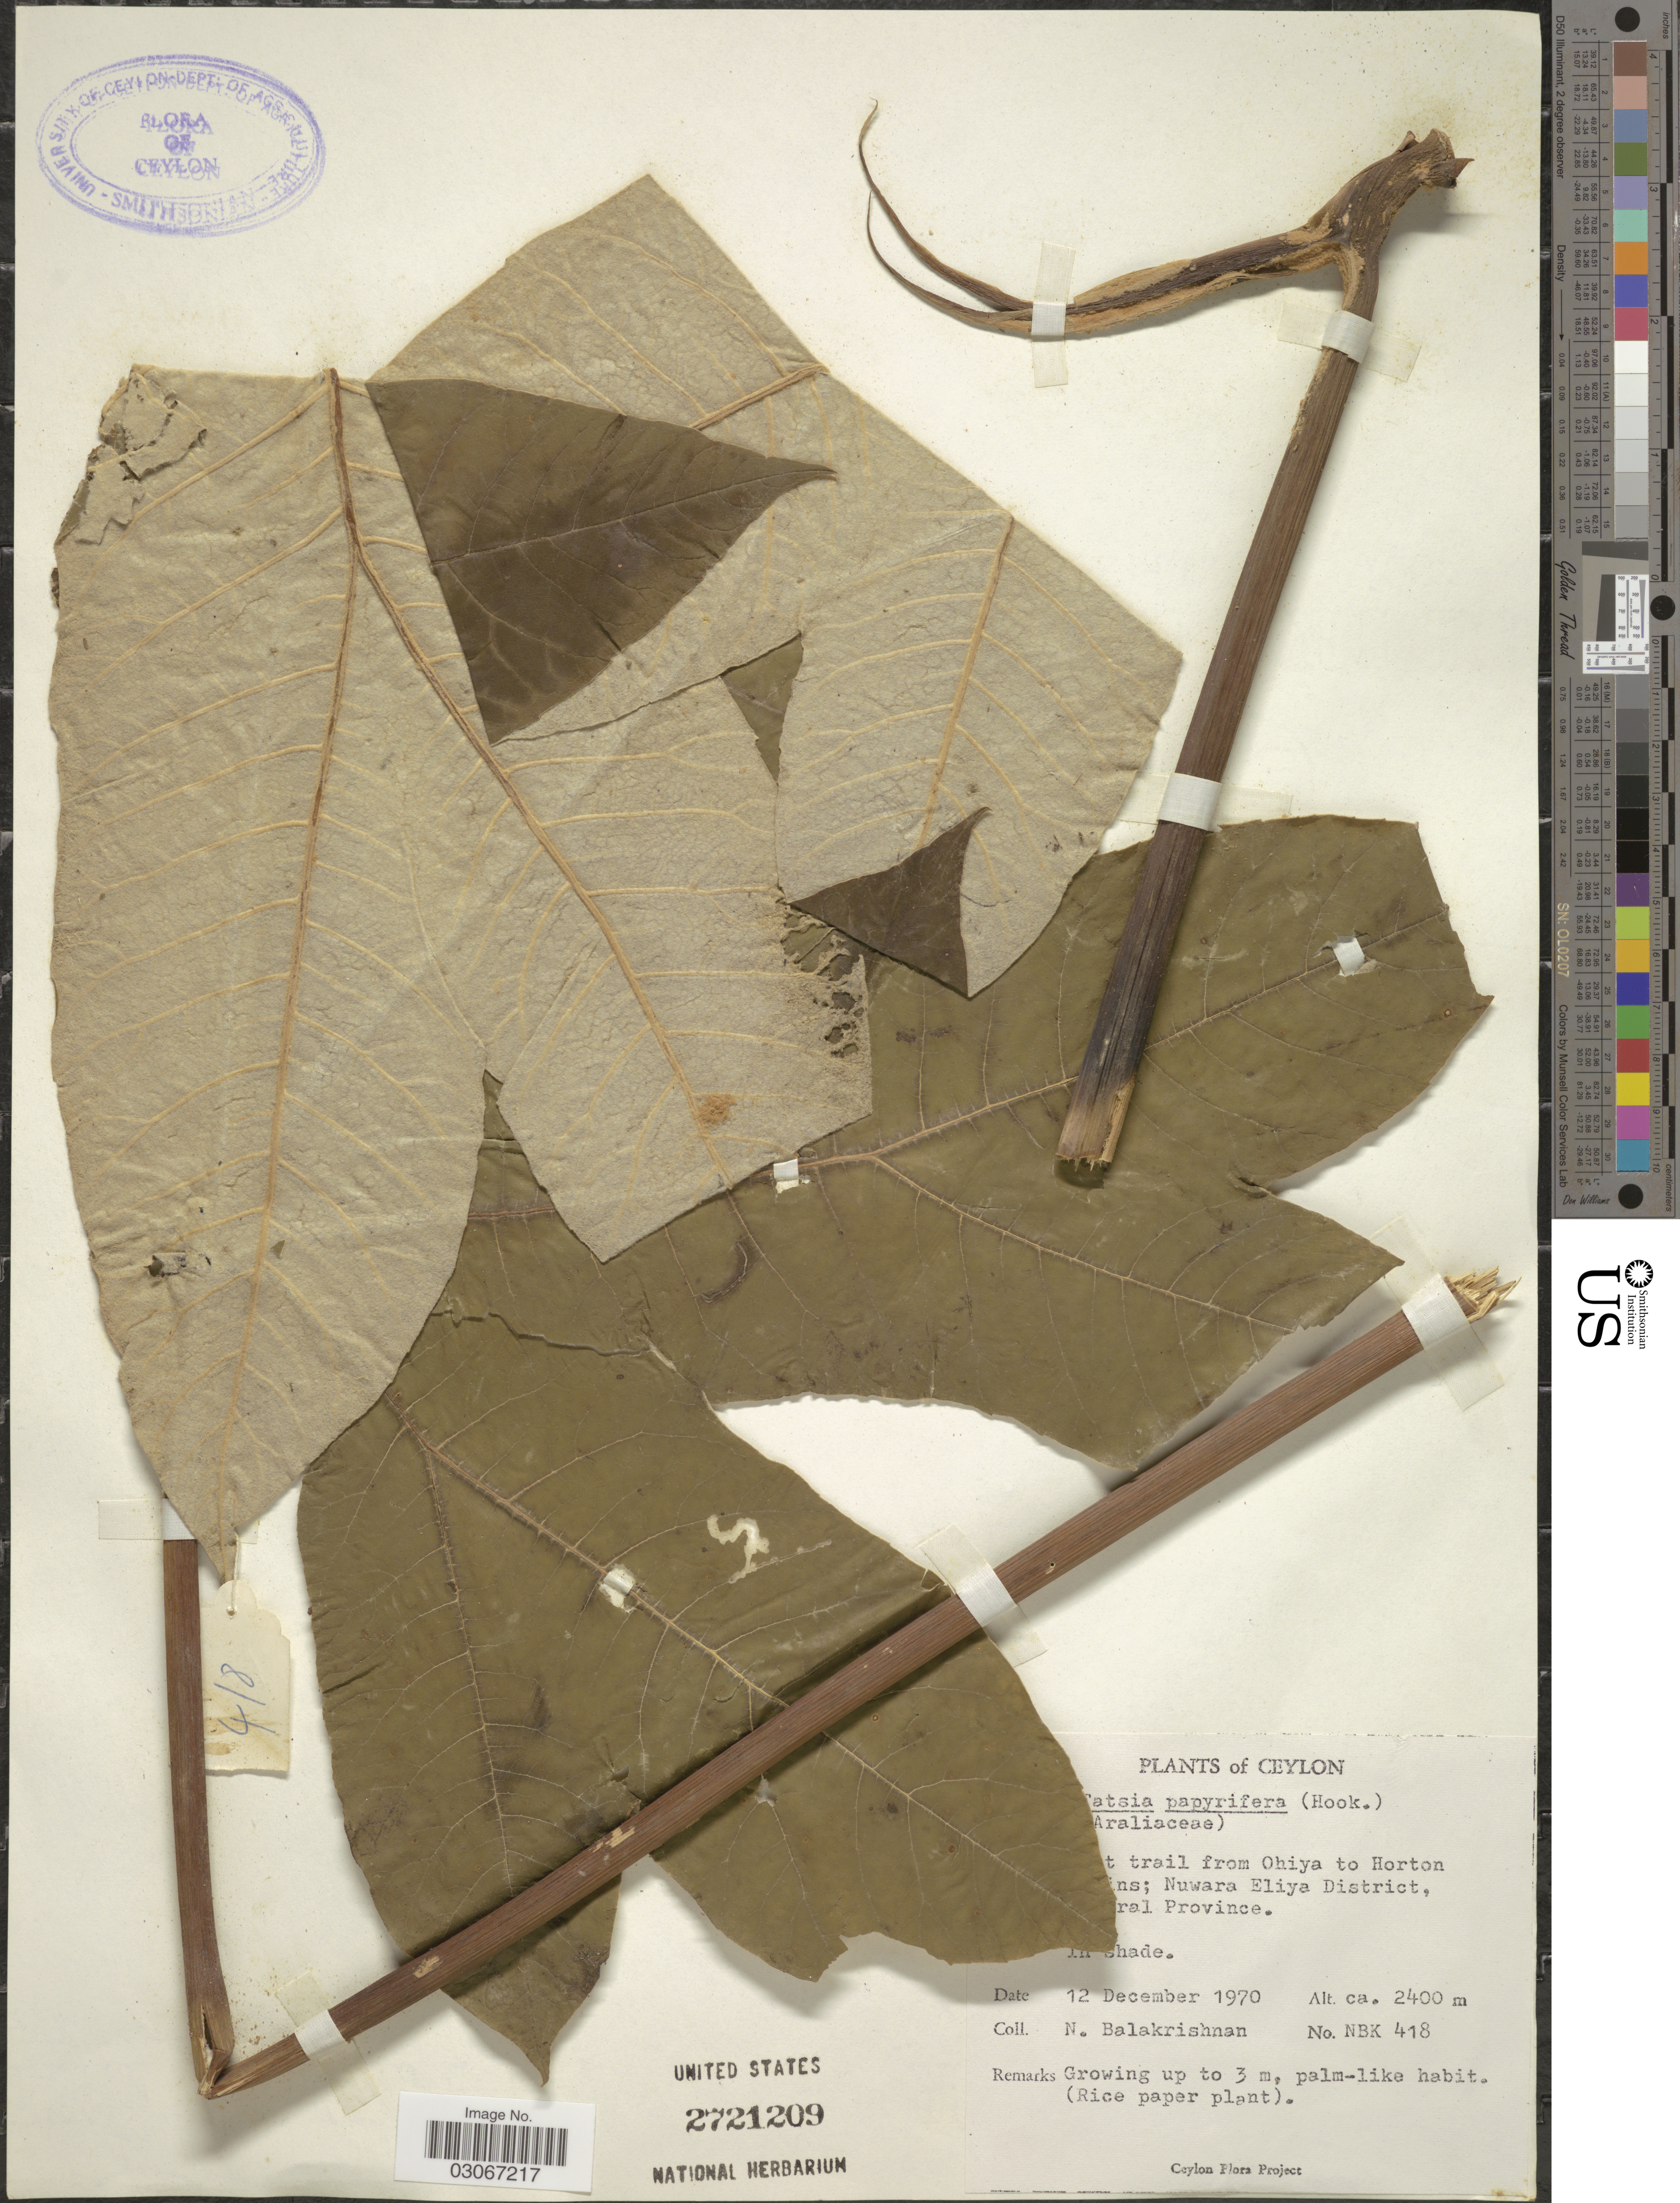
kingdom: Plantae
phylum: Tracheophyta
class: Magnoliopsida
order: Apiales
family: Araliaceae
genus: Tetrapanax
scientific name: Tetrapanax papyrifer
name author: (Hook.) K. Koch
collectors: N. Balakrishnan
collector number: NBK418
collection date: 1970-12-12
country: Sri Lanka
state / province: Central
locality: Ceylon. [illegible text]t trail from Ohiya to Horton [illegible text]ns; Nuwara Eliya District, [illegible text]ral Province.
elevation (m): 2400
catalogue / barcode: US 2721209